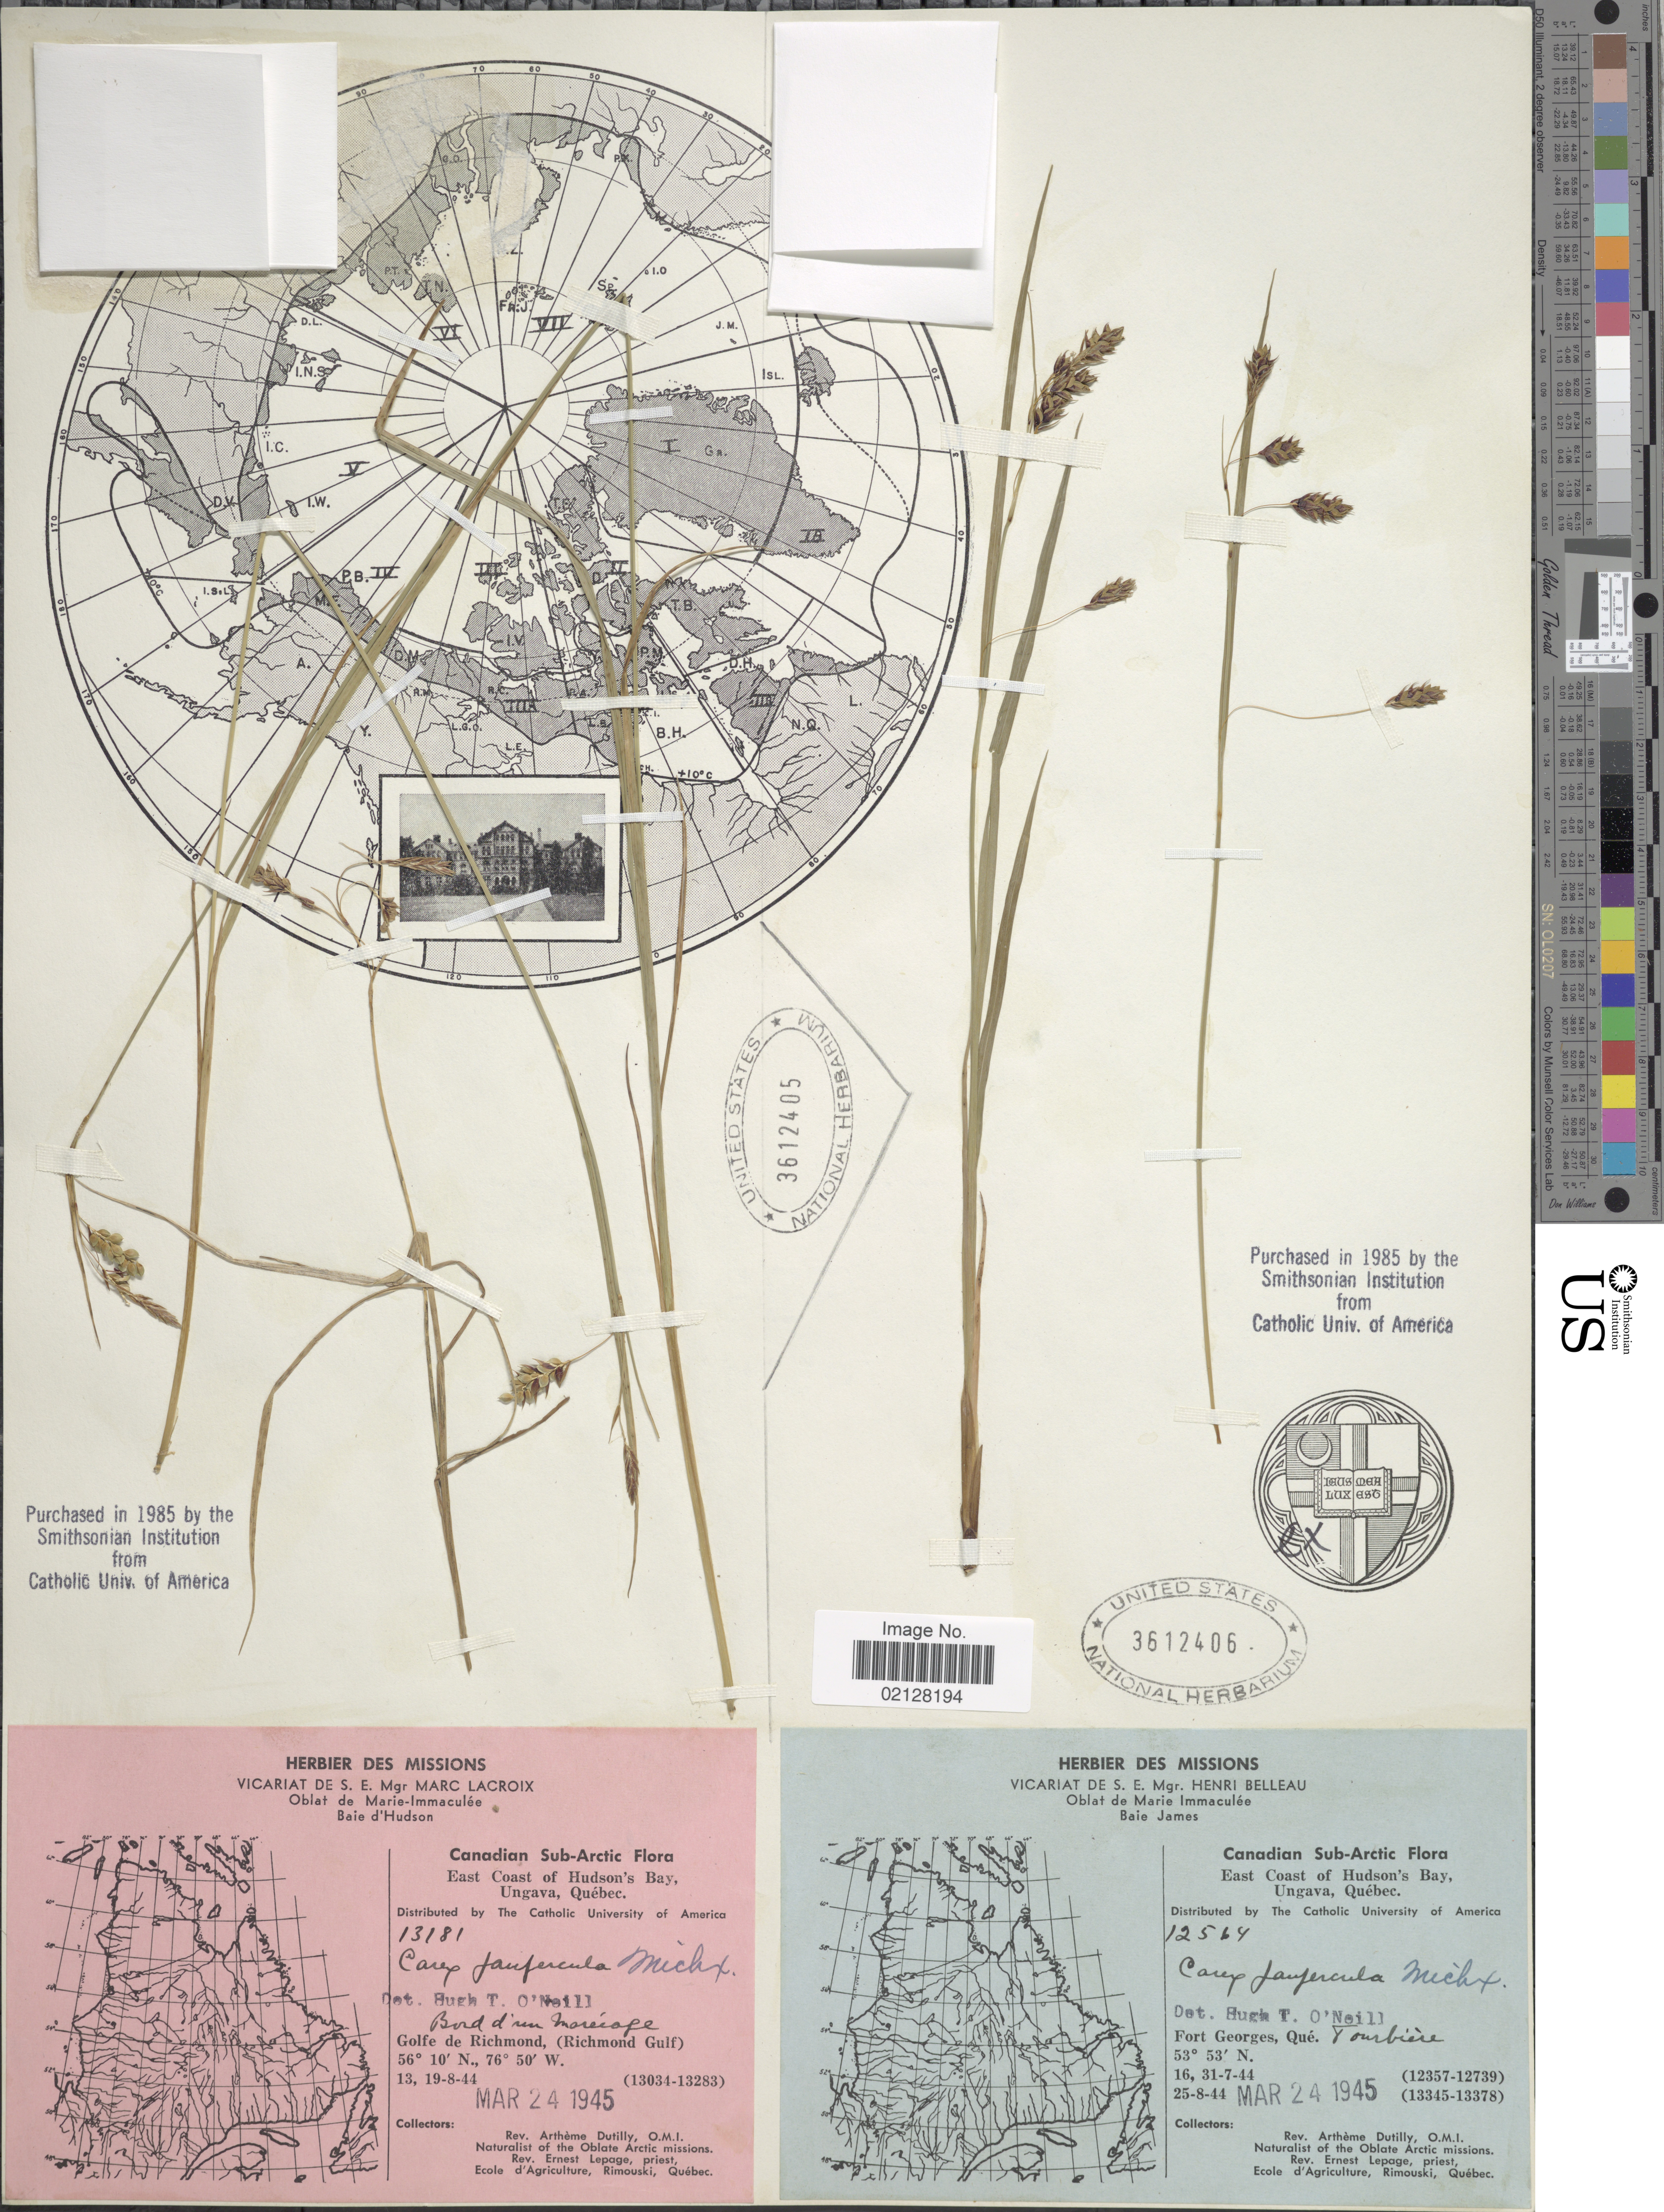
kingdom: Plantae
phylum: Tracheophyta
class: Liliopsida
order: Poales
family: Cyperaceae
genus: Carex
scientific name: Carex magellanica subsp. irrigua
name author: (Wahlenb.) Hiitonen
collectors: A. Dutilly & E. Lepage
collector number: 13181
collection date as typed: Transcribed d/m/y: 13/8/44 to 19/8/44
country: Canada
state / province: Quebec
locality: East Coast of Hudson's Bay. Ungava, Quebec. Bord d'un Marecage. Golfe de Richmond, (Richmond Gulf)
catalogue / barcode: US 3612405